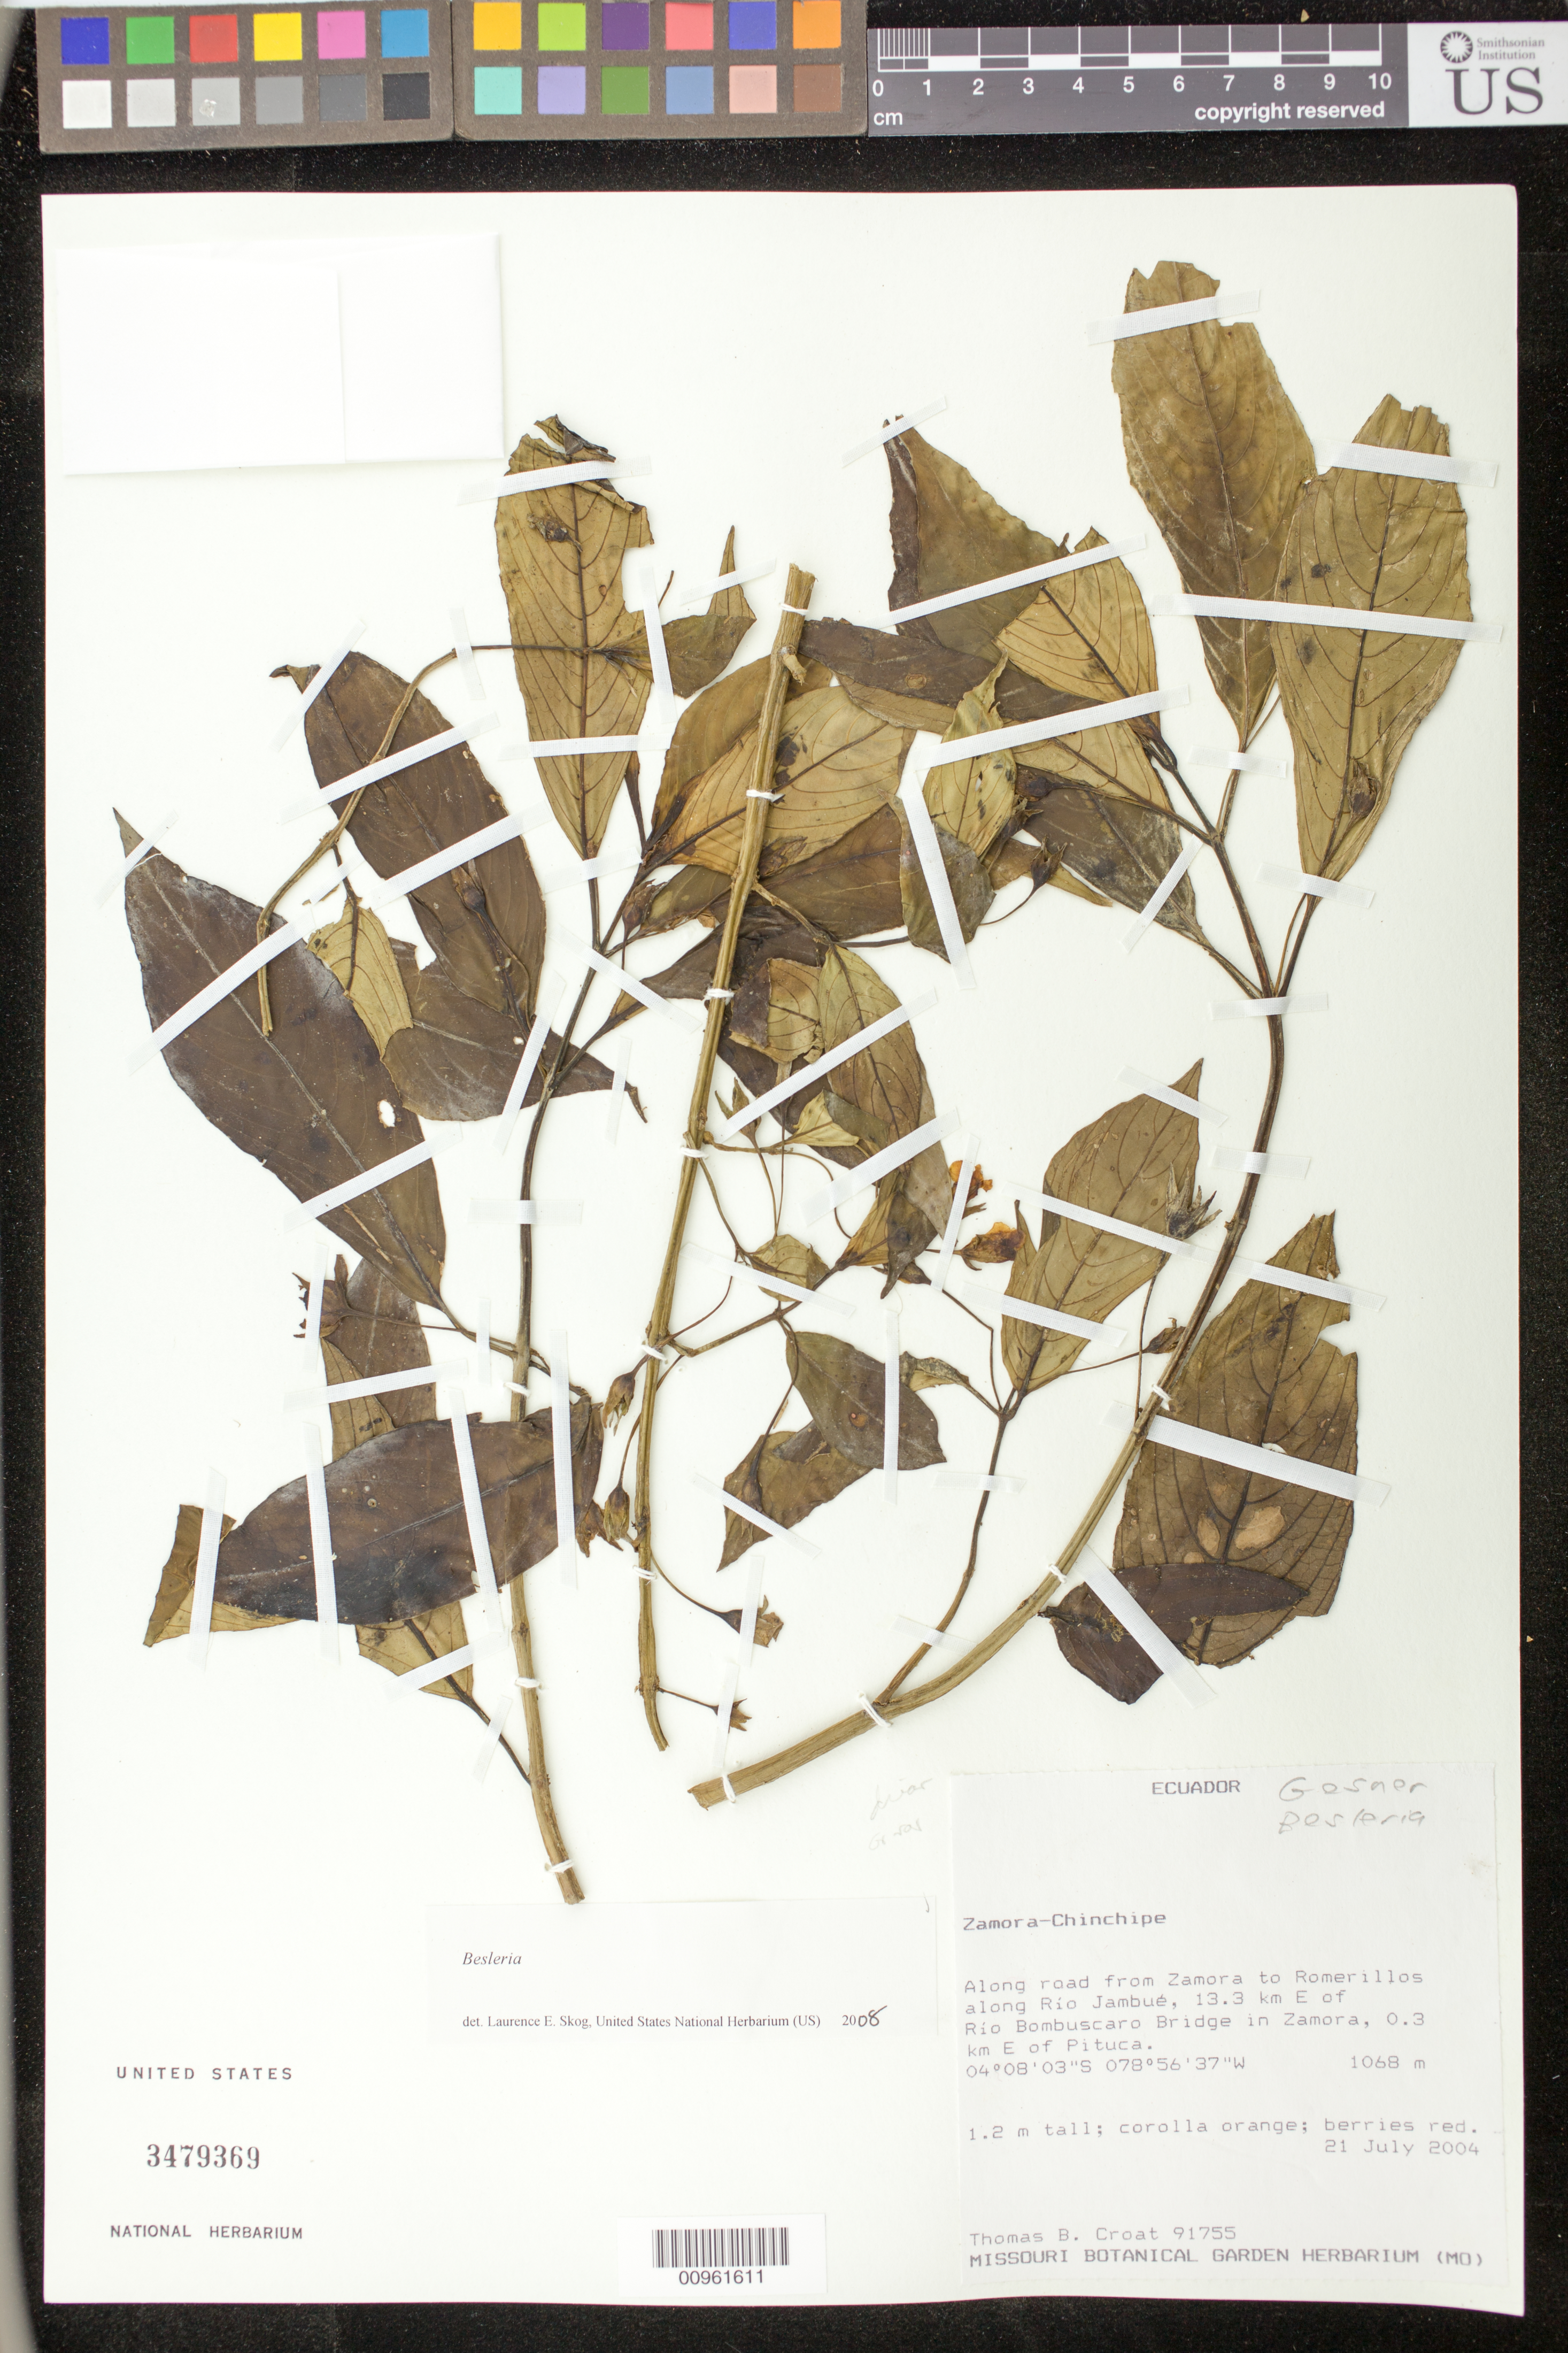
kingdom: Plantae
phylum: Tracheophyta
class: Magnoliopsida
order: Lamiales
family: Gesneriaceae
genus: Besleria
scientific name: Besleria sp.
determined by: Skog, Laurence E.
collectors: T. B. Croat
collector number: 91755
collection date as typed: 21 Jul 2004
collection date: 2004-07-21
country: Ecuador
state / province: Zamora-Chinchipe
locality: Along road from Zamora to Romerillos along Río Jambué, 13.3 km E of Río Bombuscaro Bridge in Zamora, 0.3 km E of Pituca.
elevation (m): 1068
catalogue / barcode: US 3479369